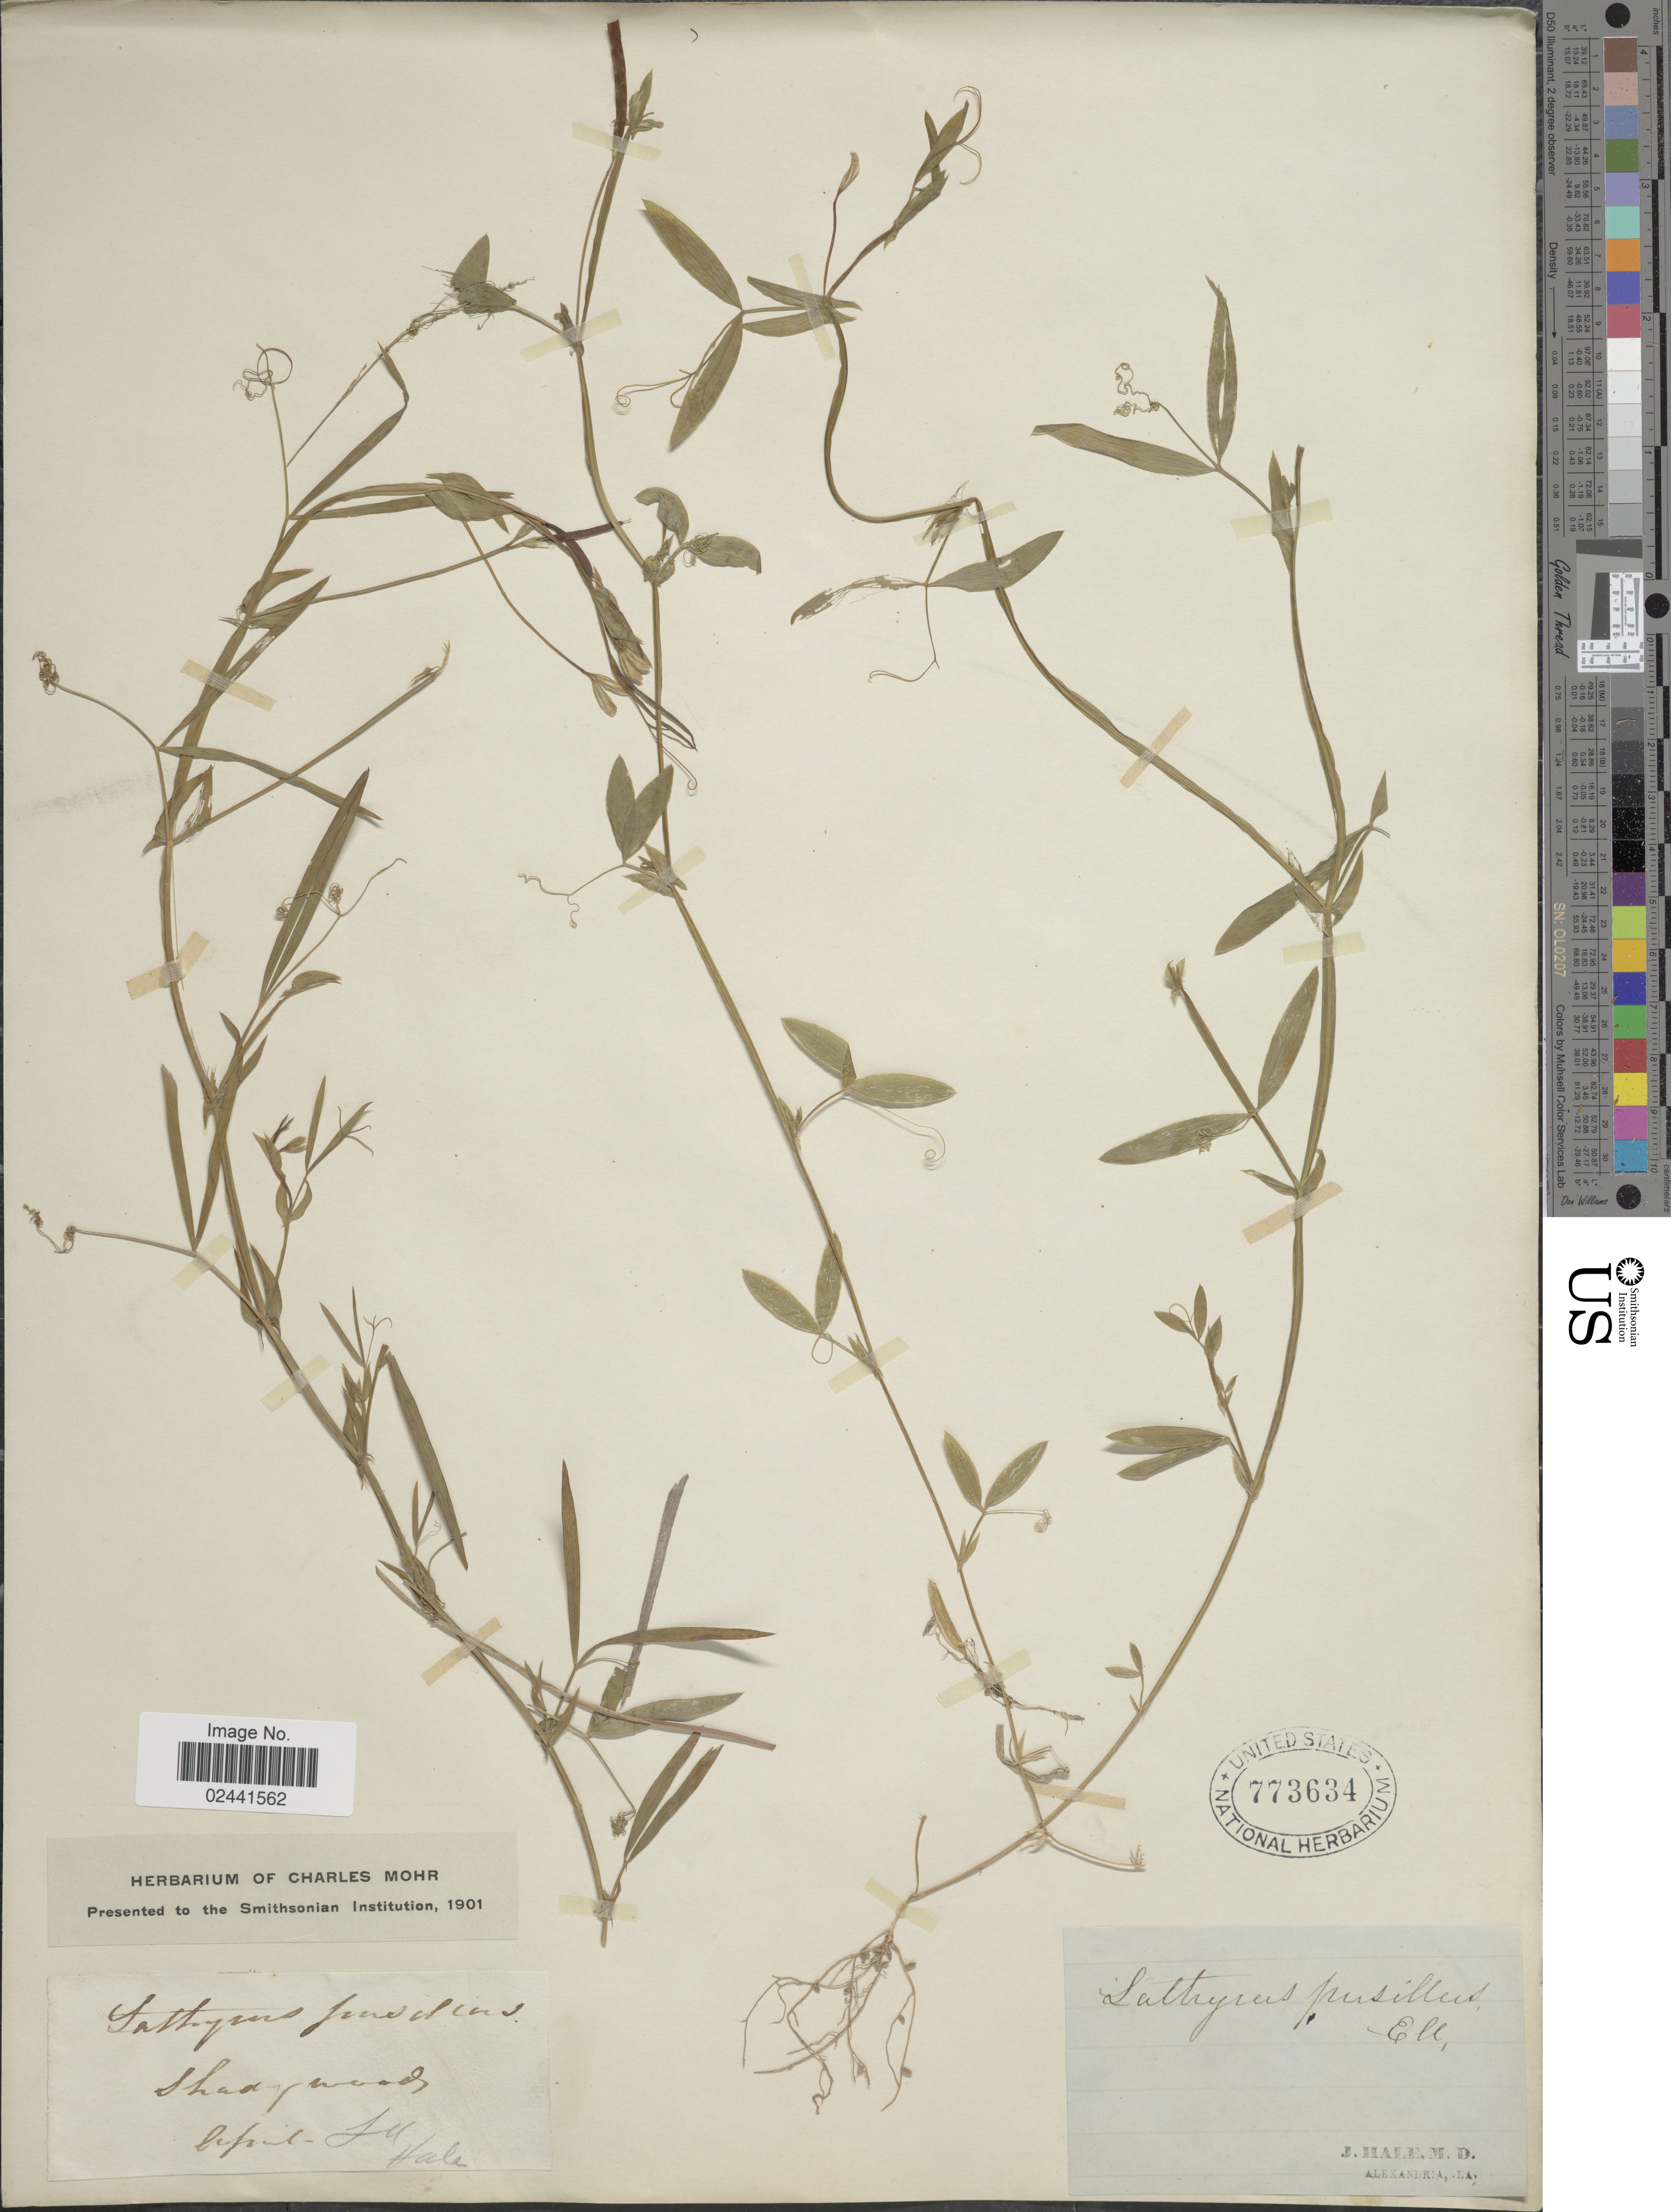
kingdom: Plantae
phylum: Tracheophyta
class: Magnoliopsida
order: Fabales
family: Fabaceae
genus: Lathyrus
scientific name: Lathyrus pusillus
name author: Elliott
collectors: J. Hale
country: United States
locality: Shady woods,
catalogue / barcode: US 773634